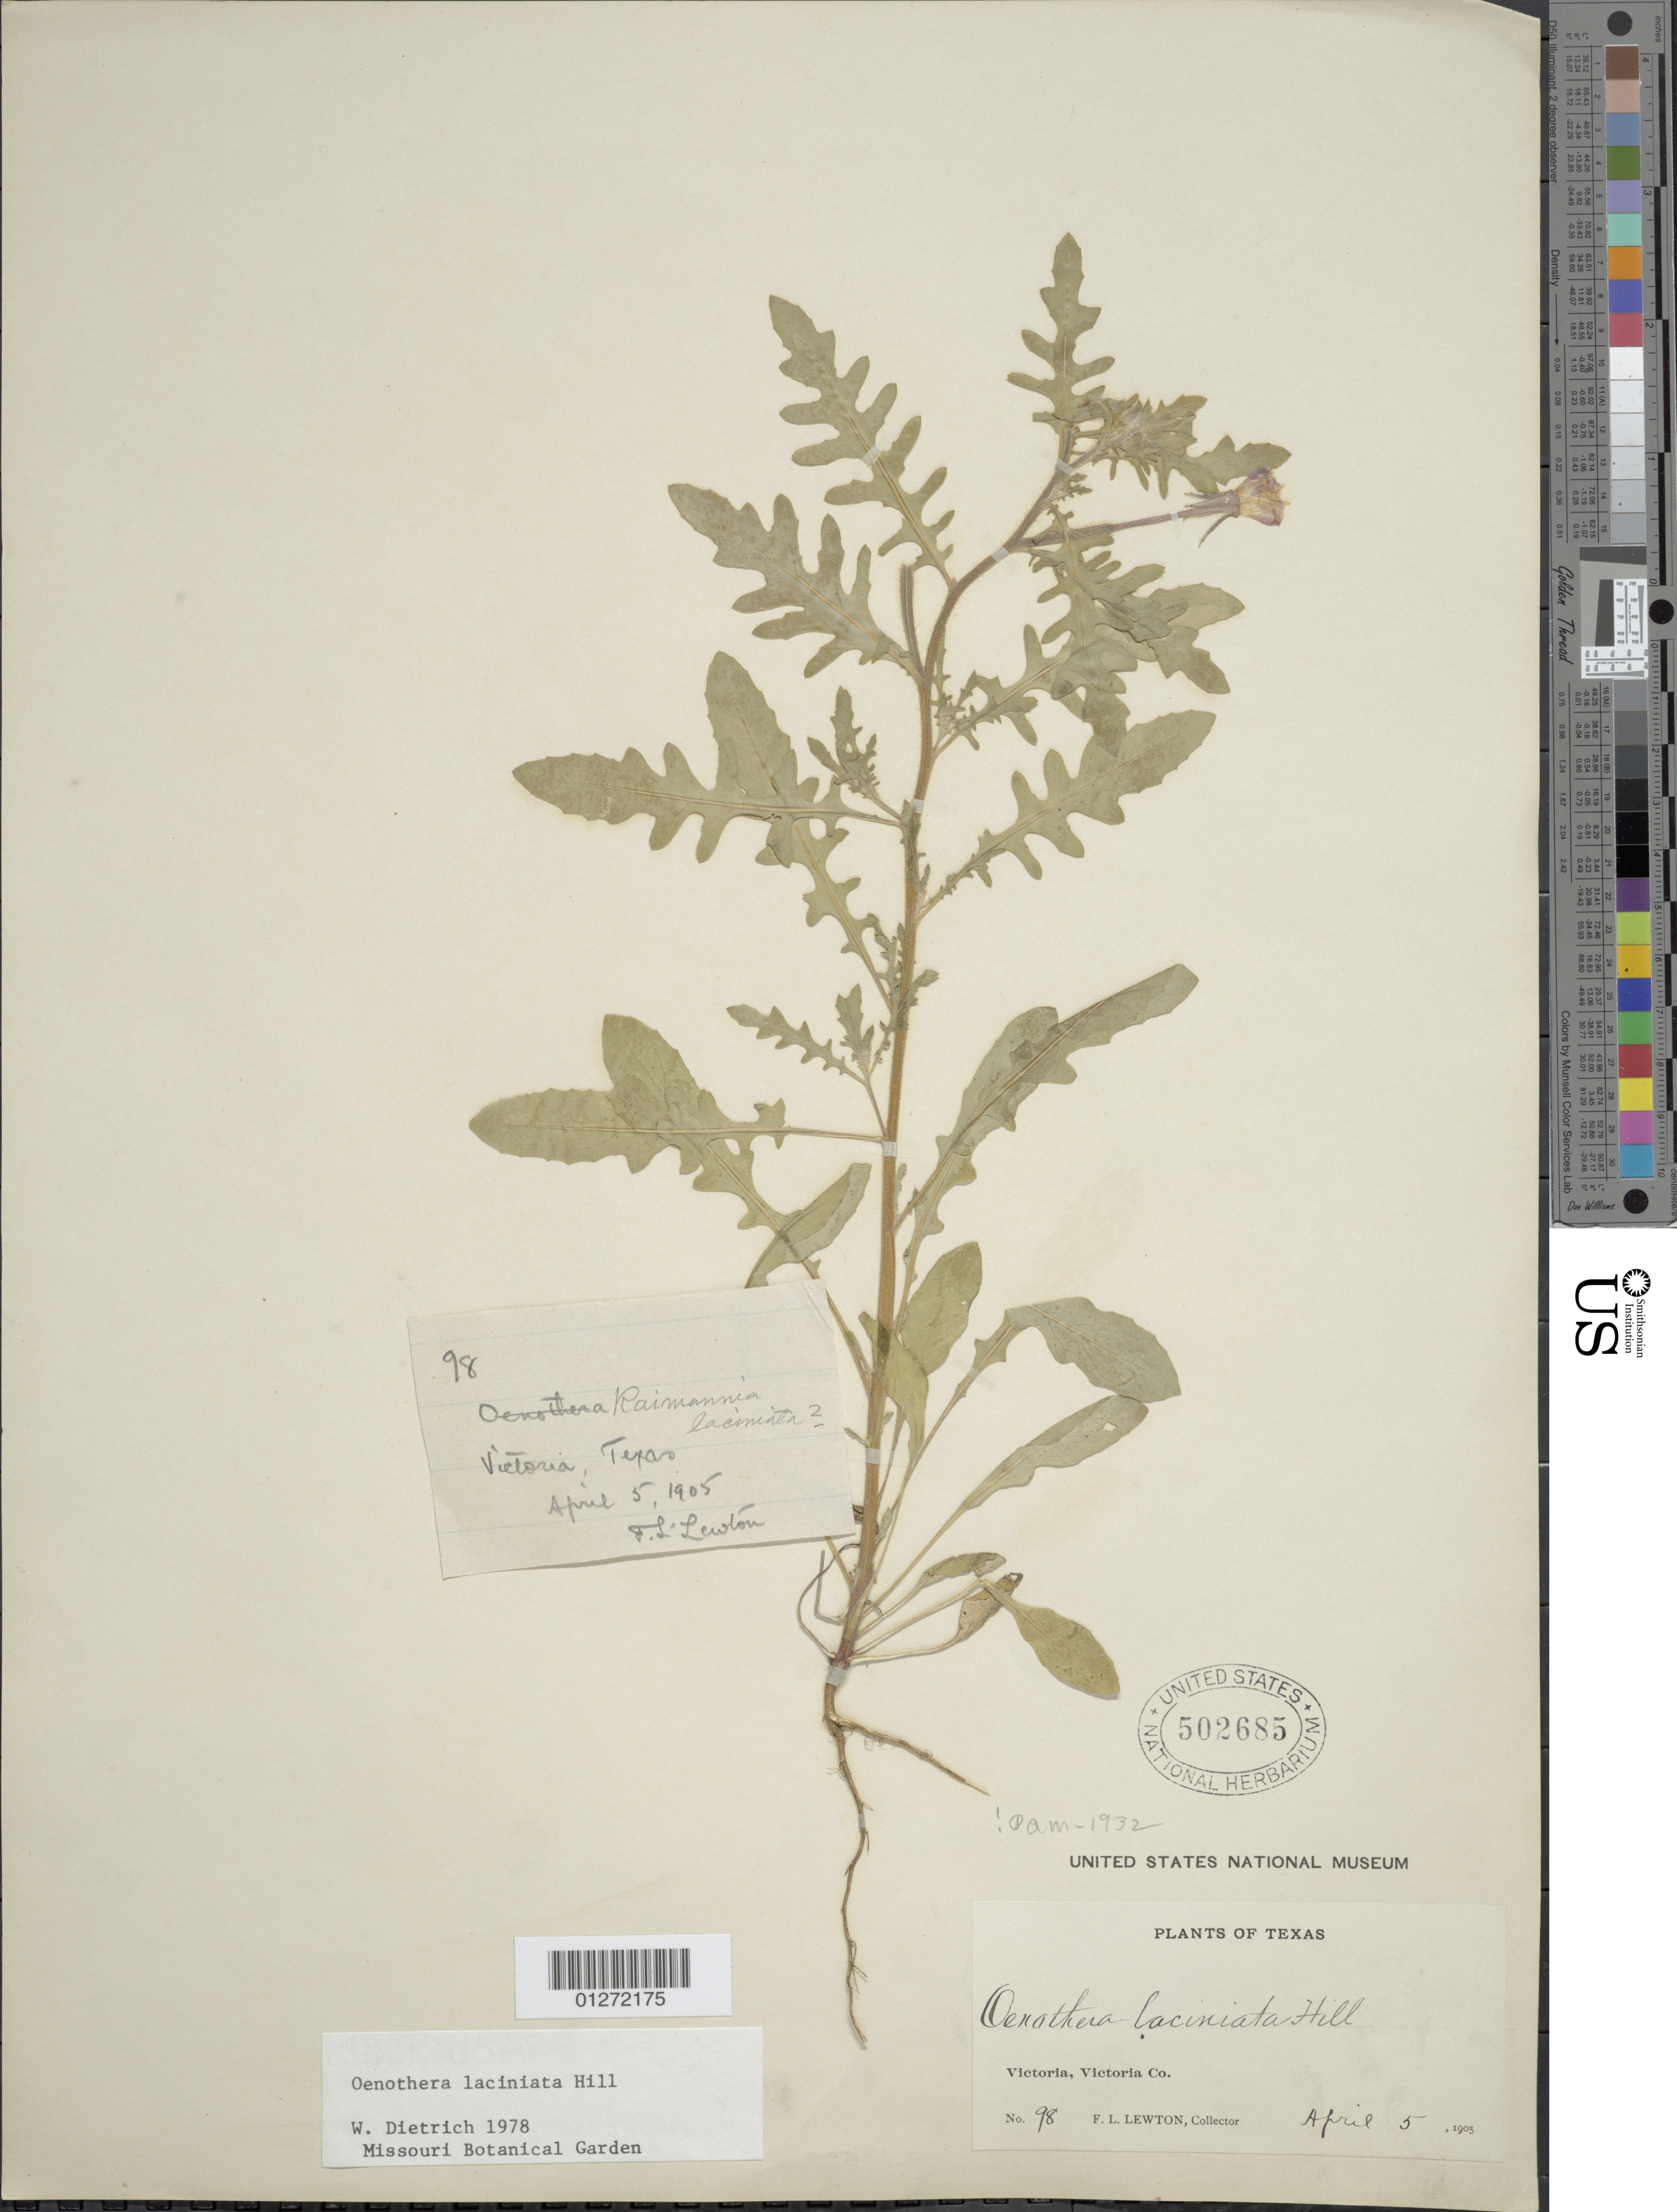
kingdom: Plantae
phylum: Tracheophyta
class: Magnoliopsida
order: Myrtales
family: Onagraceae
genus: Oenothera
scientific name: Oenothera laciniata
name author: Hill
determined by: Dietrich, W.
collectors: F. L. Lewton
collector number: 98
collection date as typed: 5 Apr 1905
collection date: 1905-04-05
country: United States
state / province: Texas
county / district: Victoria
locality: Victoria.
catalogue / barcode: US 502685